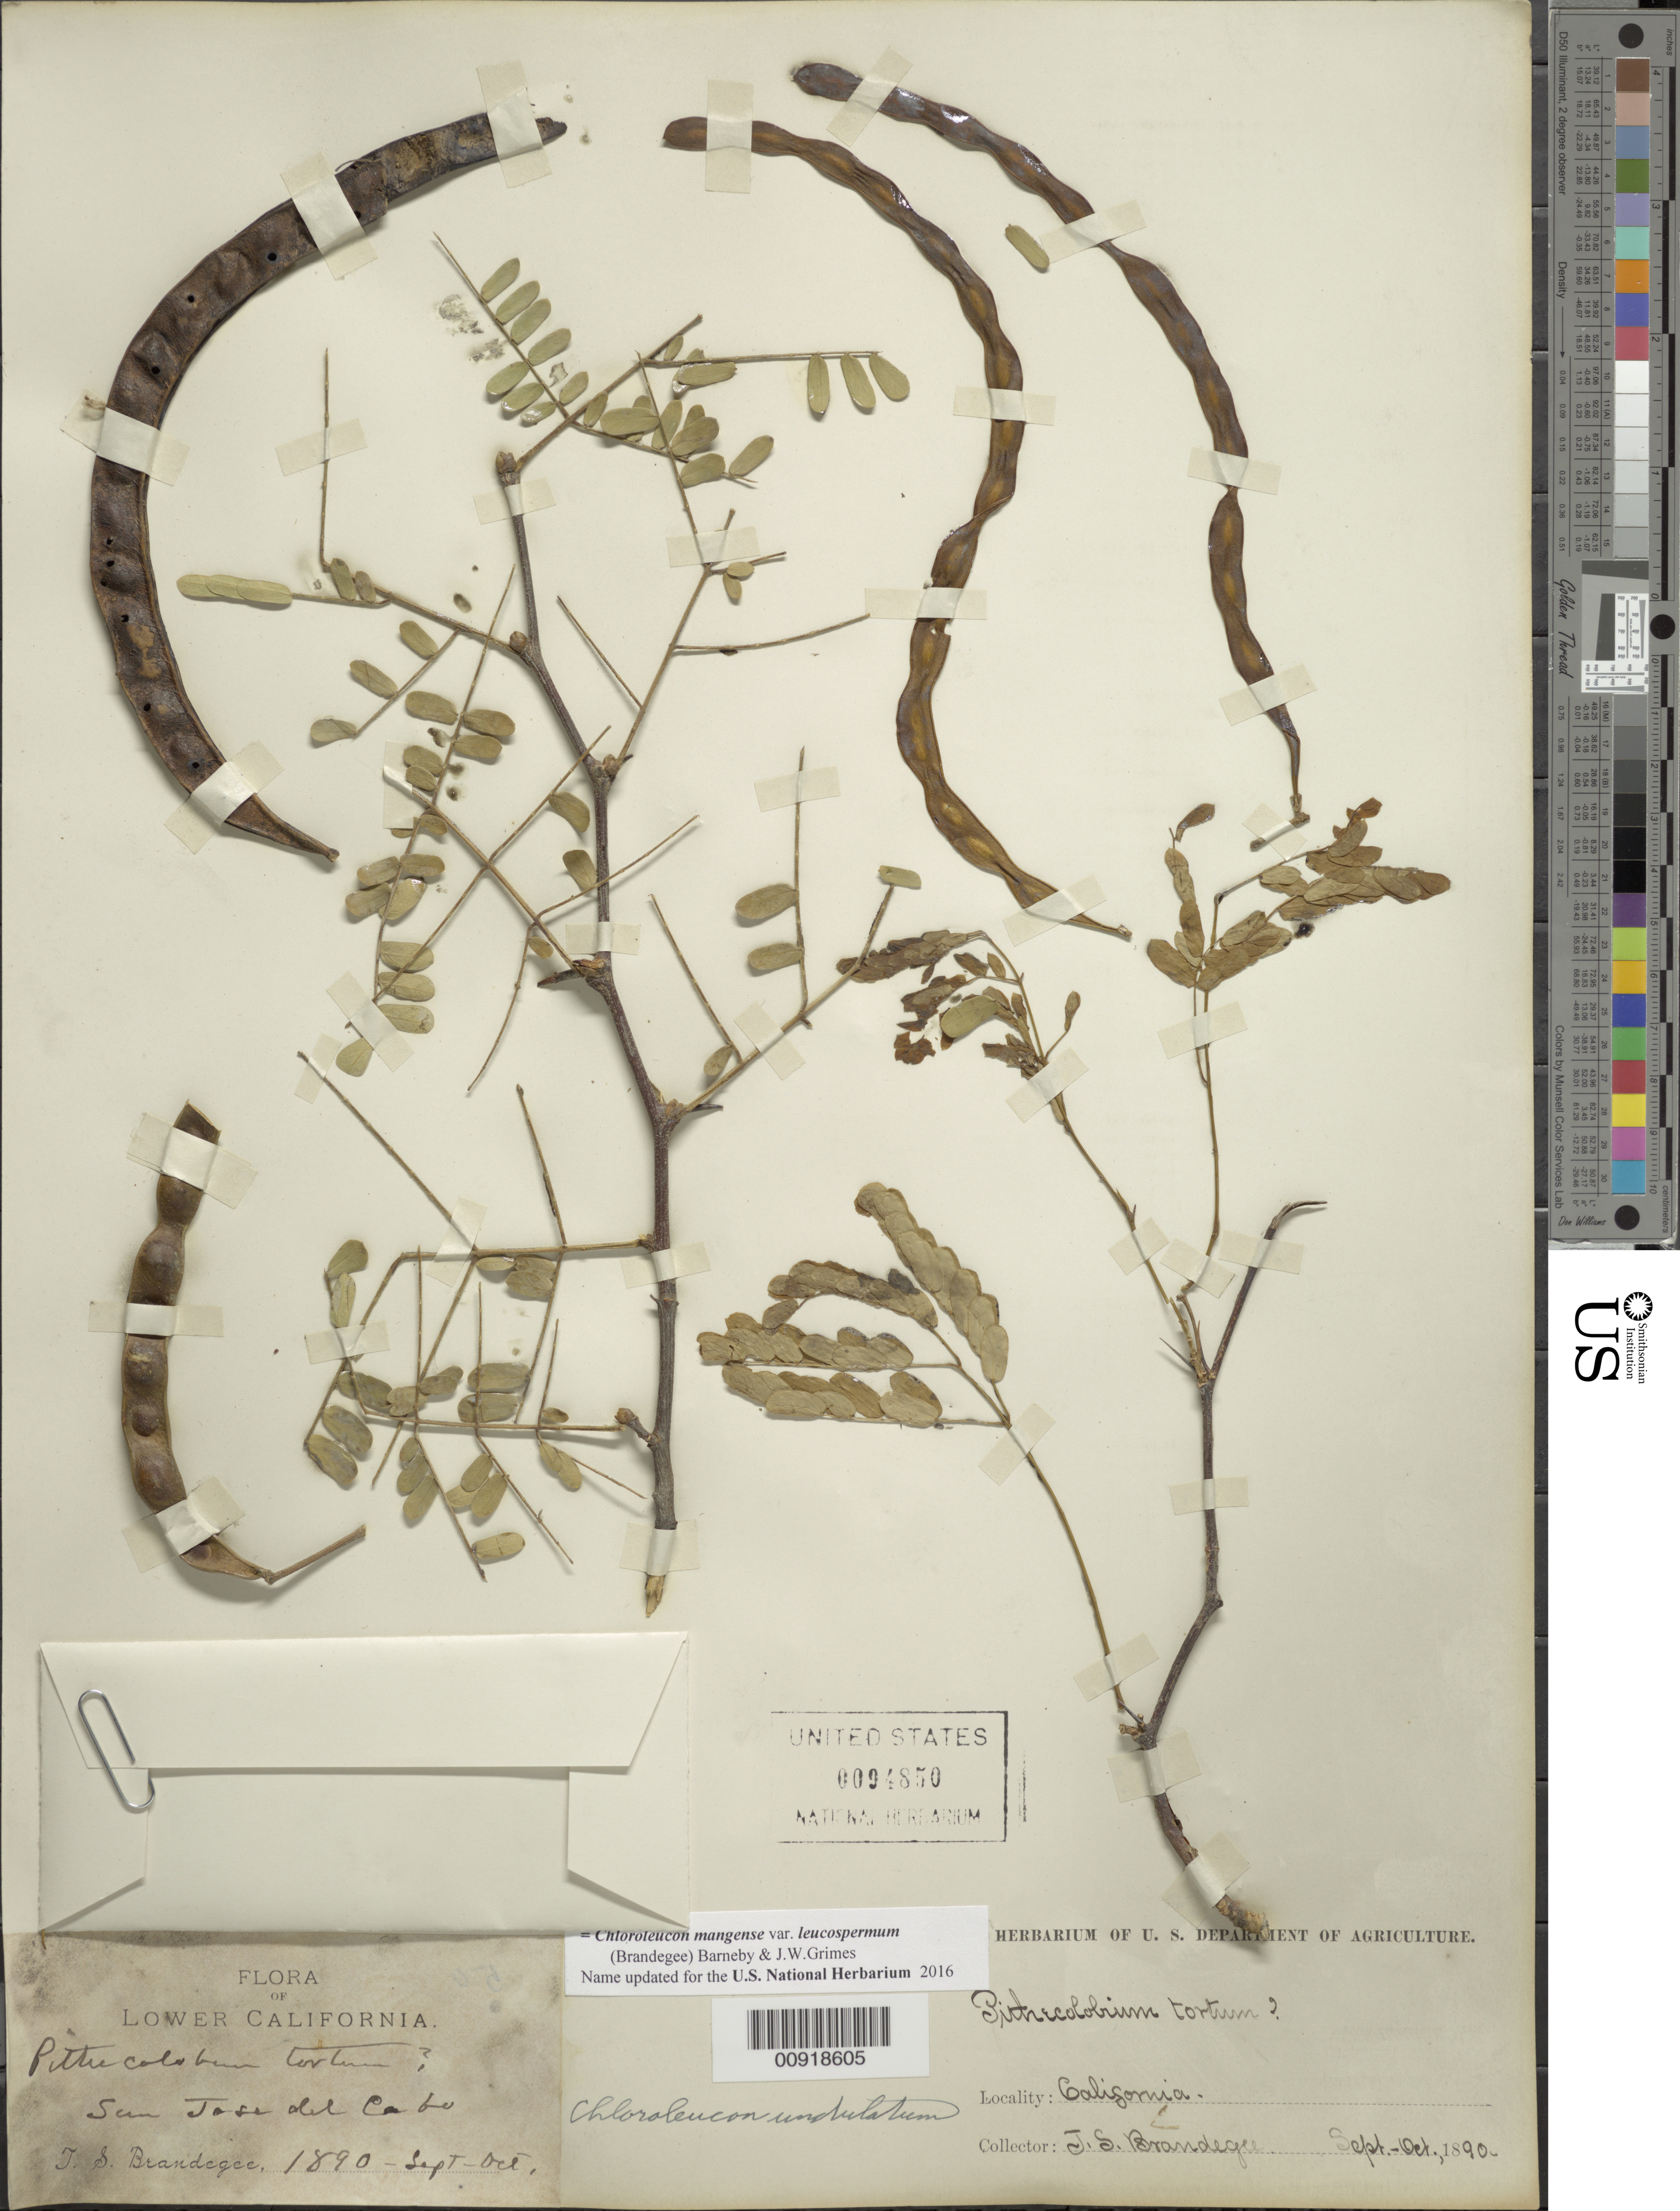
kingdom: Plantae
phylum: Tracheophyta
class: Magnoliopsida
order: Fabales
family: Fabaceae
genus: Chloroleucon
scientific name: Chloroleucon mangense var. leucospermum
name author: (Brandegee) Barneby & J.W. Grimes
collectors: T. S. Brandegee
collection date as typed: Sep 1890 to -- Oct 1890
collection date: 1890-09/1890-10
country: Mexico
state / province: Baja California Sur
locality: San José del Cabo, Lower California.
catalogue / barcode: US 94850